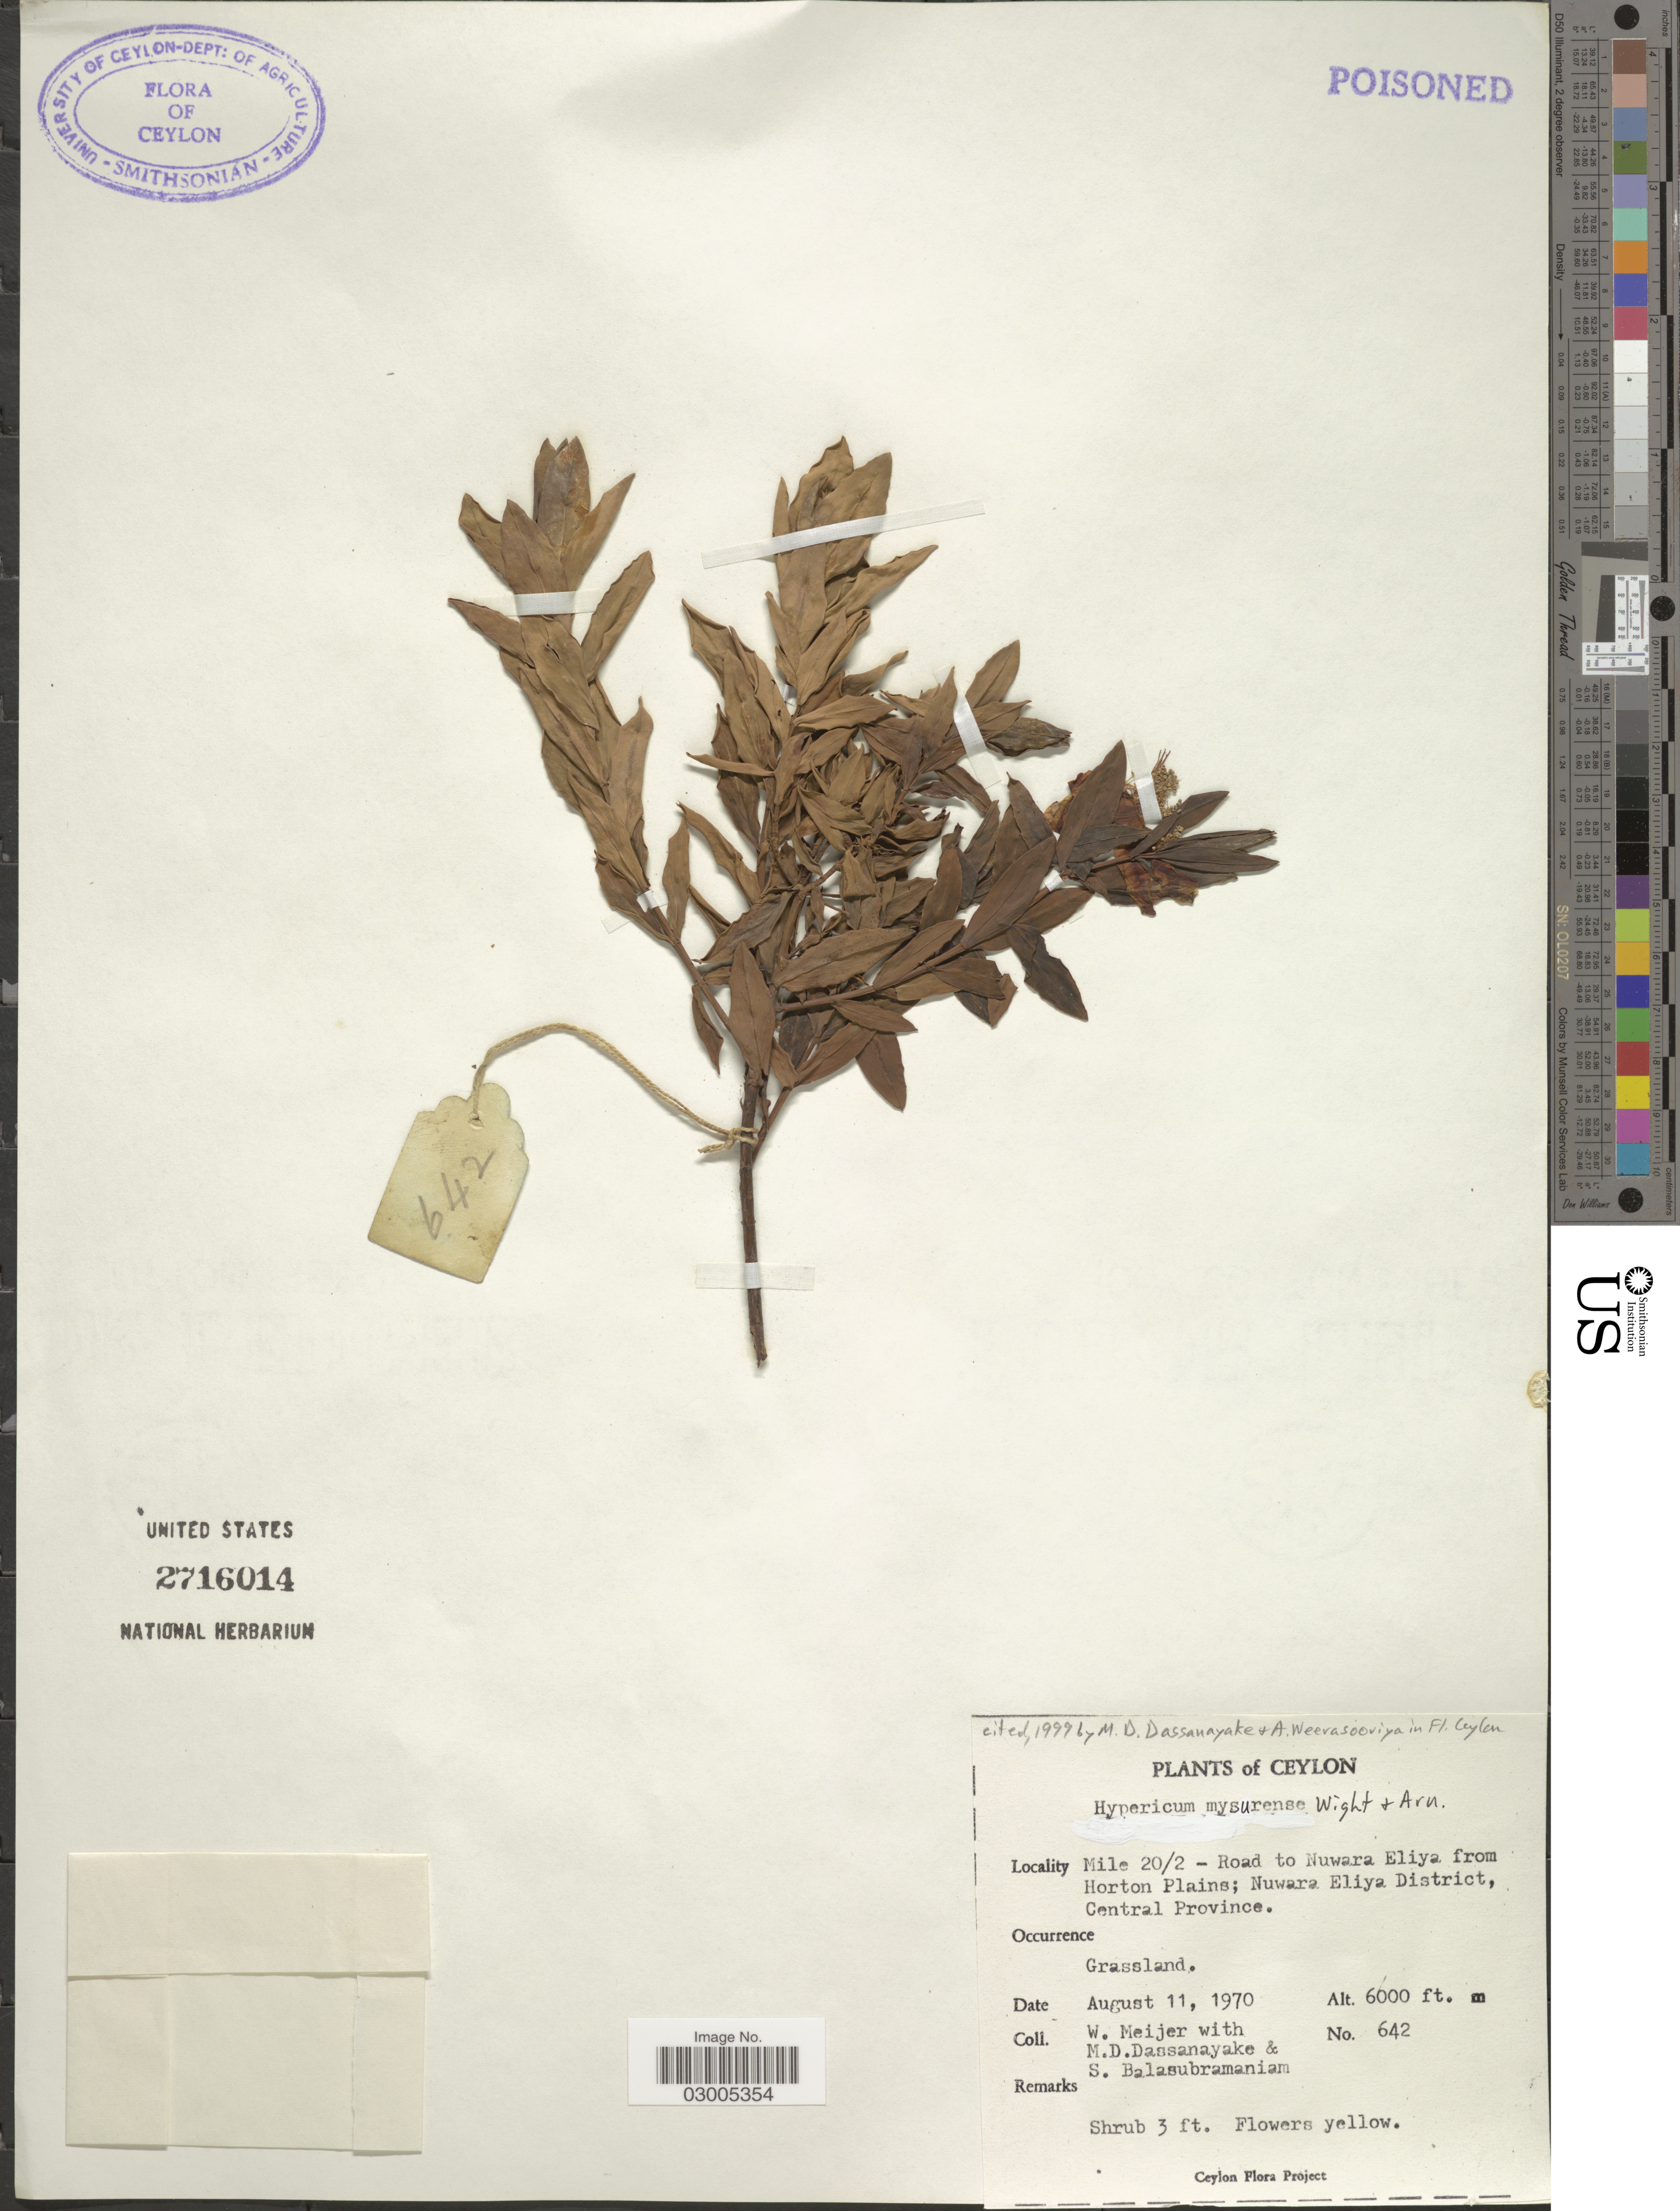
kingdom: Plantae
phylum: Tracheophyta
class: Magnoliopsida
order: Malpighiales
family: Hypericaceae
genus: Hypericum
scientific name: Hypericum mysorense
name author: F. Heyne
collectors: W. Meijer, M. D. Dassanayake & S. Balasubramaniam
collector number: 642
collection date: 1970-08-11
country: Sri Lanka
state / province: Central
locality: Ceylon. Mile 20/2- Road to Nuwara Eliya from Horton Plains; Nuwara Eliya District.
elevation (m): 1829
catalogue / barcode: US 2716014